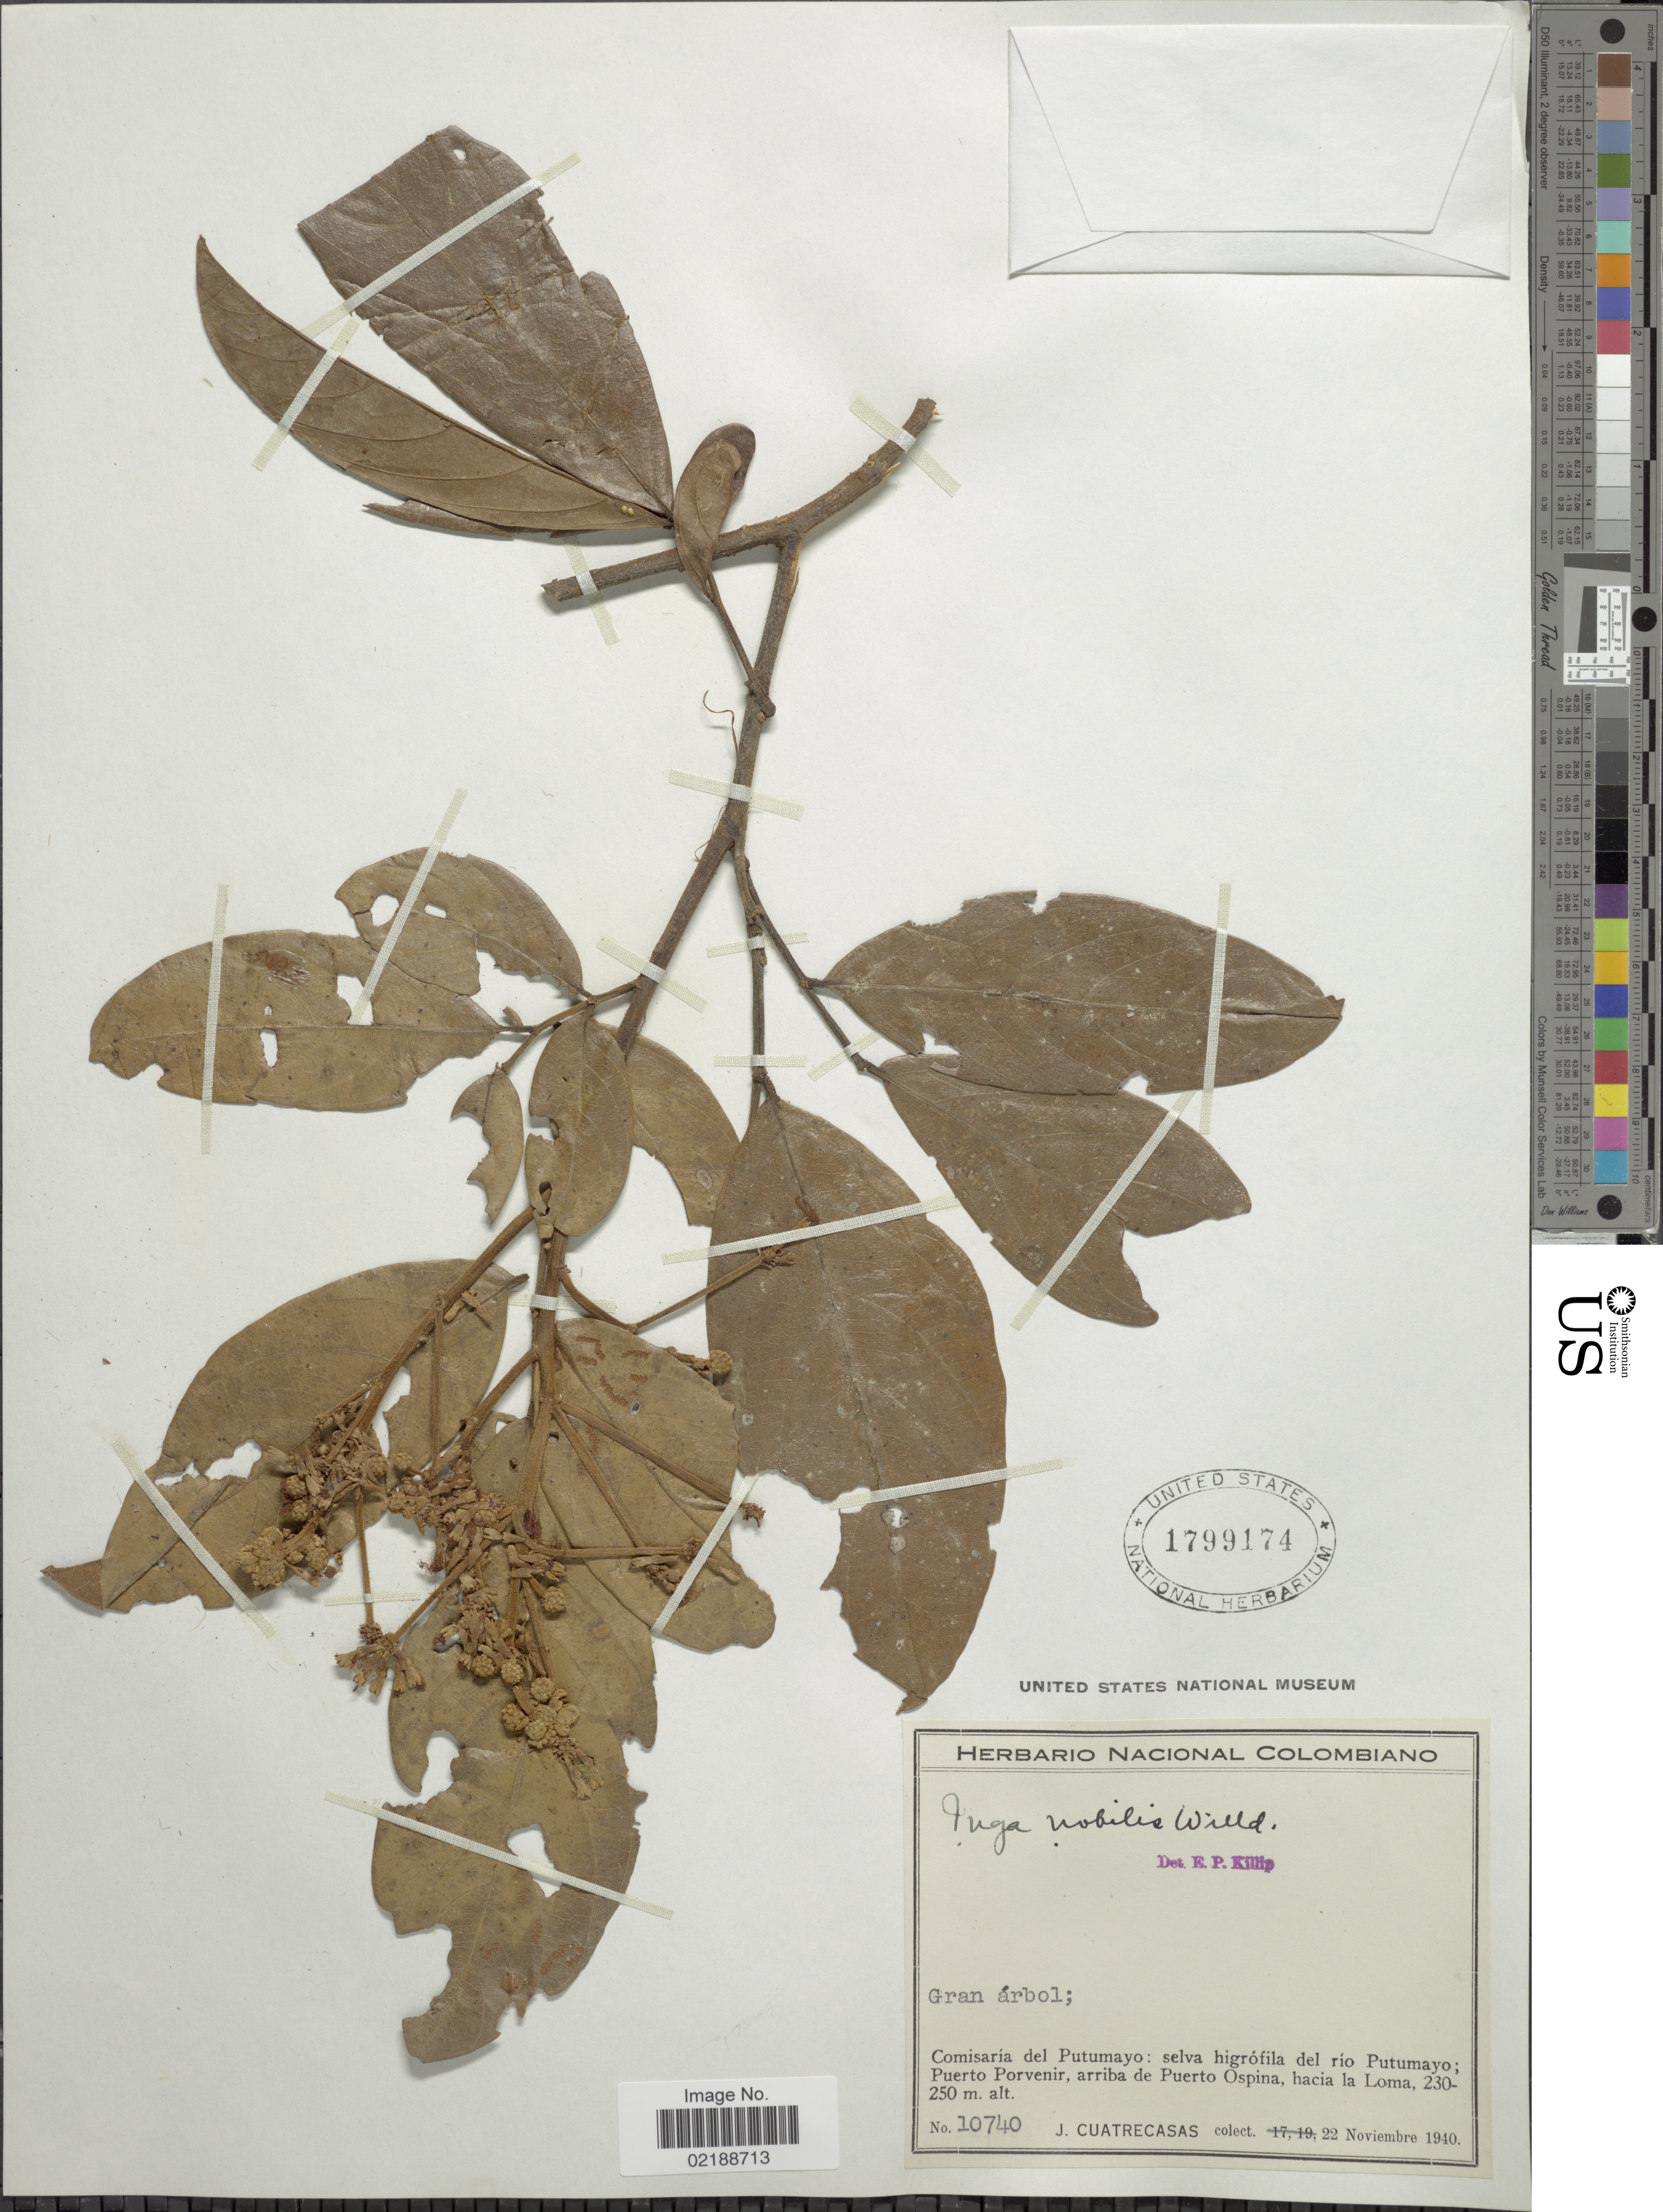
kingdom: Plantae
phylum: Tracheophyta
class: Magnoliopsida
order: Fabales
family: Fabaceae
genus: Inga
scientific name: Inga nobilis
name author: Willd.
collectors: J. Cuatrecasas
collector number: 10740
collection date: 1940-11-22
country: Colombia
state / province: Putumayo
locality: Gran árbol: Comisaría del Putumayo: selva higrófila del río Putumayo; Puerto Porvenir, arriba de Puero Ospina, hacia la Loma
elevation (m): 230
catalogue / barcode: US 1799174